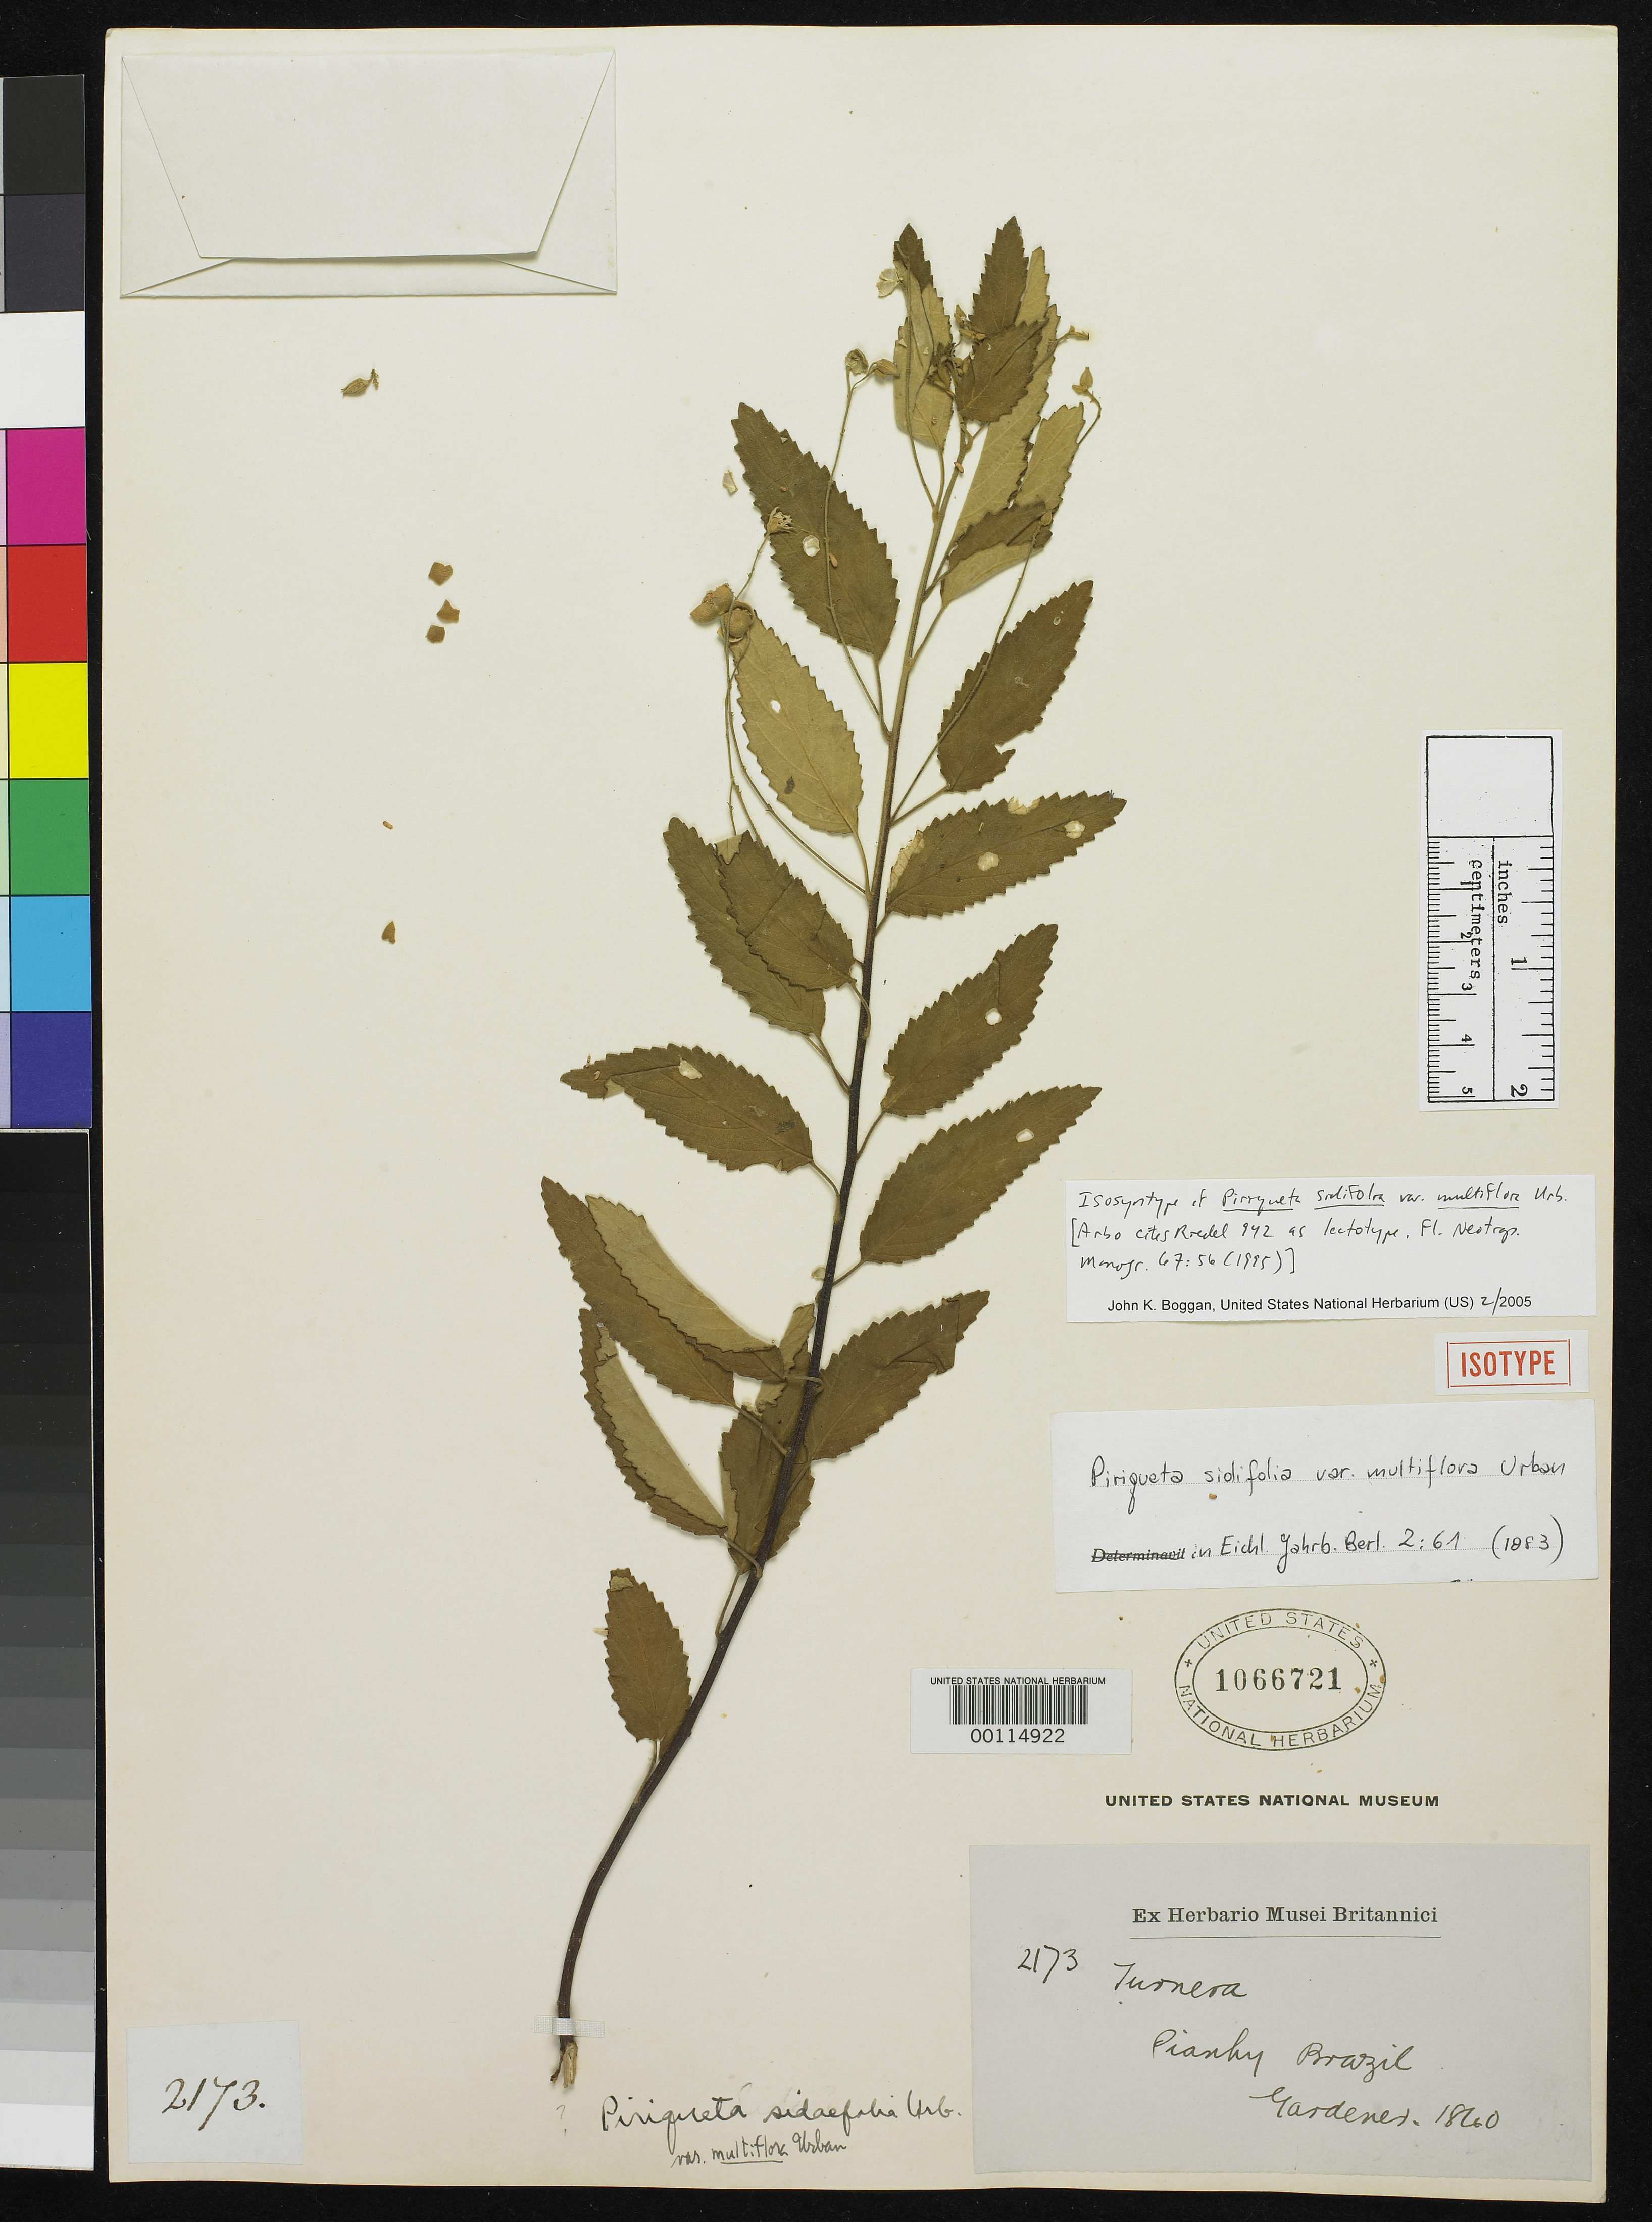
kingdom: Plantae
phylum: Tracheophyta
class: Magnoliopsida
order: Malpighiales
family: Turneraceae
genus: Piriqueta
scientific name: Piriqueta sidifolia var. multiflora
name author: Urb.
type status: Isosyntype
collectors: G. Gardner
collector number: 2173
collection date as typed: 1860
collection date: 1860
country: Brazil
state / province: Piauí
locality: Piauhy Brazil.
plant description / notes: Lectotype is Riedel 942, designated by Arbo, Fl. Neotrop. Monogr. 67: 56 (1995).; "Gardener" on label.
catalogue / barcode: US 1066721